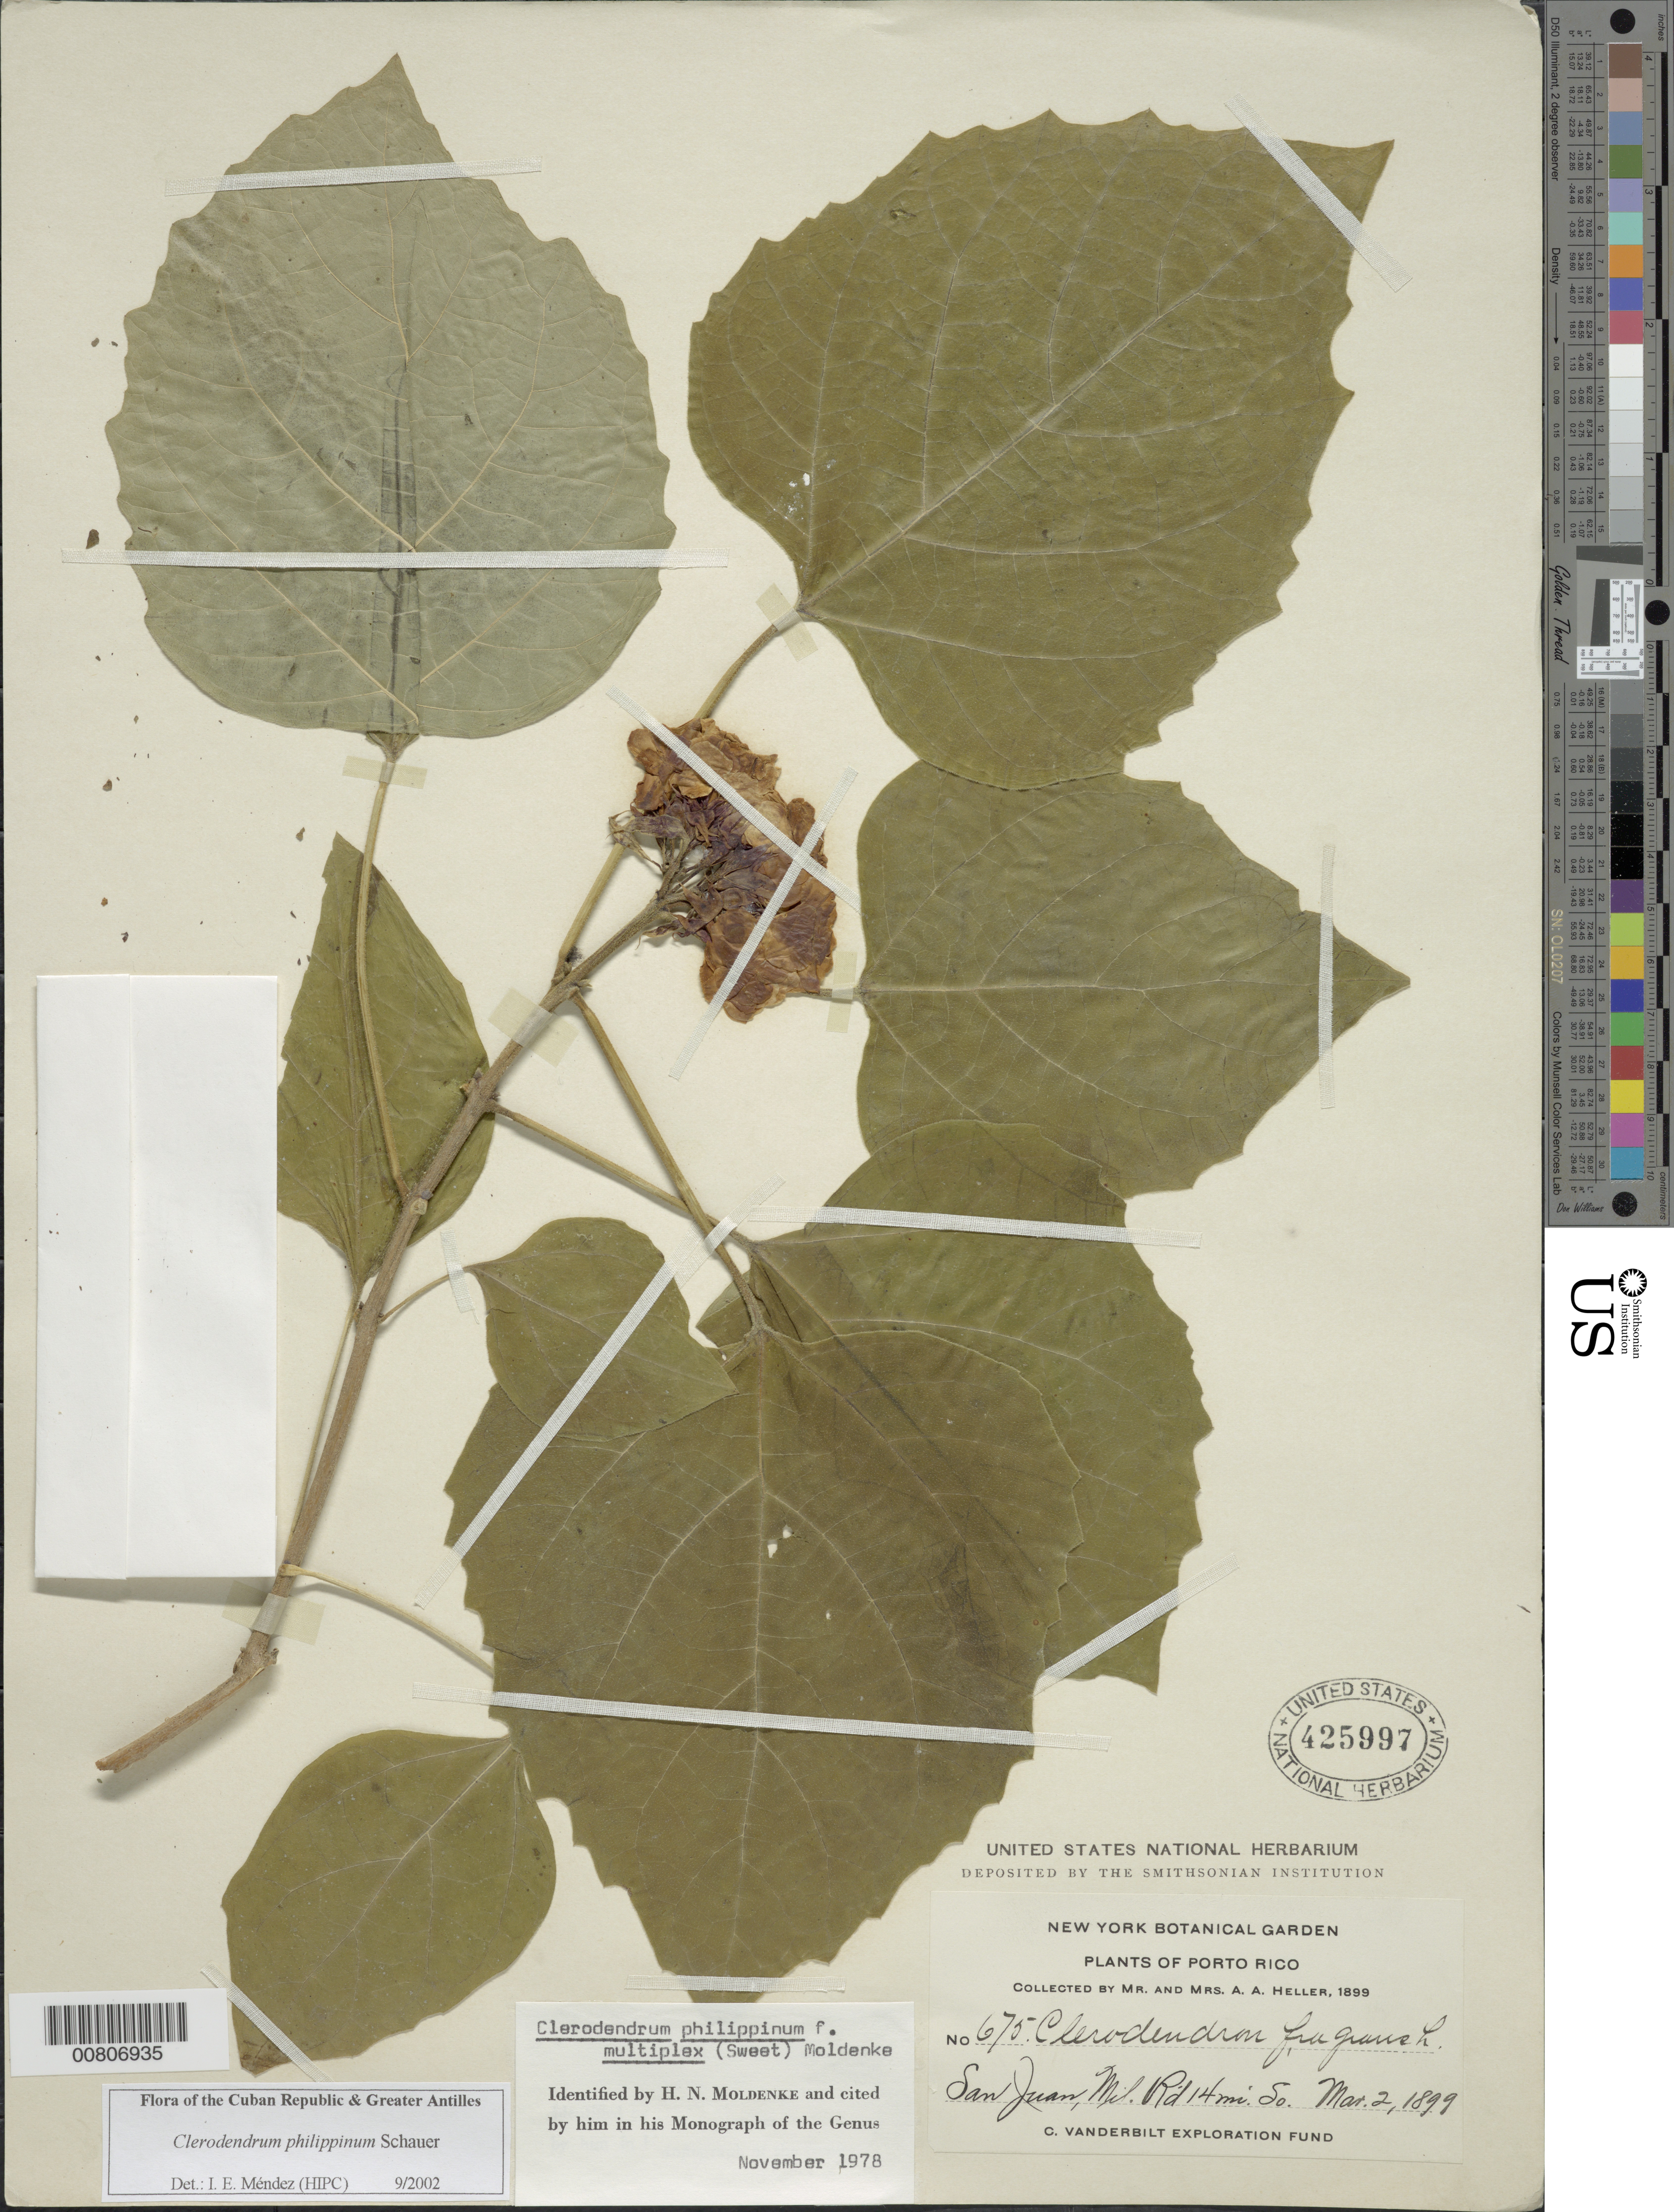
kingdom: Plantae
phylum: Tracheophyta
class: Magnoliopsida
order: Lamiales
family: Lamiaceae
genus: Clerodendrum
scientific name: Clerodendrum chinense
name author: (Osbeck) Mabb.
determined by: Méndez, Isidro E., (HIPC)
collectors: A. A. Heller & E. G. Heller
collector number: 675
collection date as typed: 02 Mar 1899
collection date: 1899-03-02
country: Puerto Rico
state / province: San Juan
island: Puerto Rico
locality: San Juan, Mil. Rd, 14 miles S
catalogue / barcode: US 425997